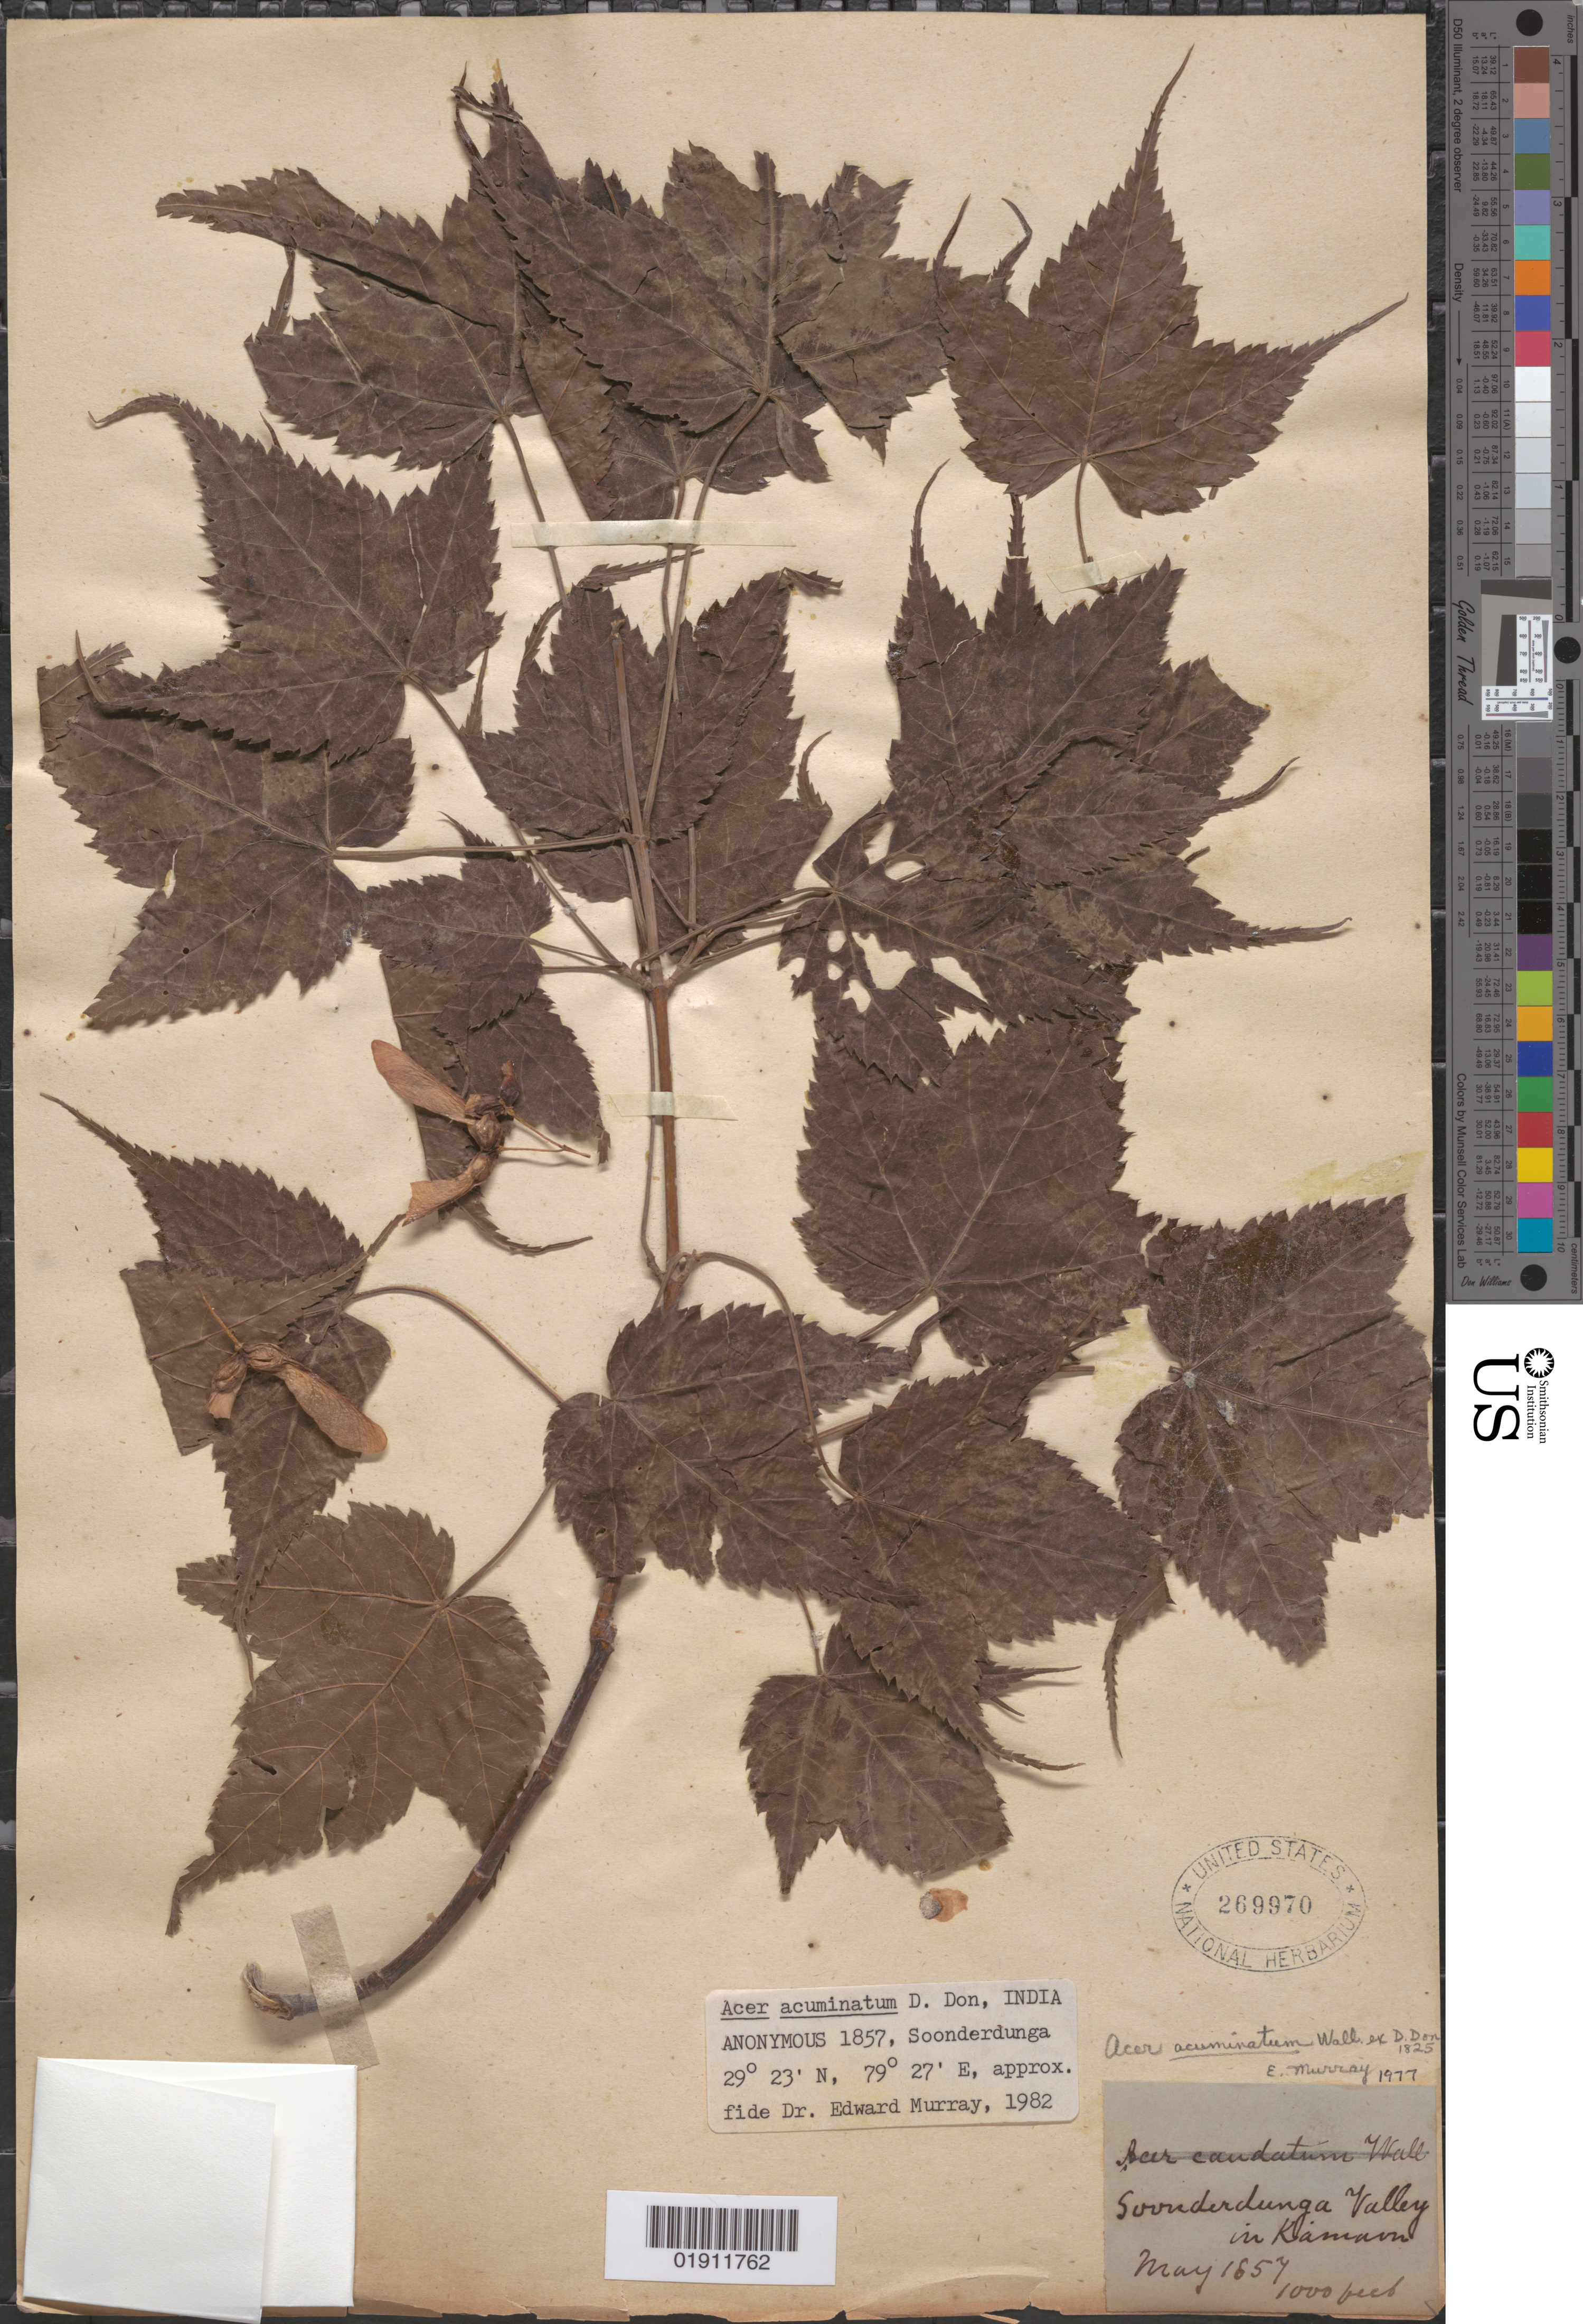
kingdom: Plantae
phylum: Tracheophyta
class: Magnoliopsida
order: Sapindales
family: Sapindaceae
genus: Acer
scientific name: Acer acuminatum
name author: Wall. ex D. Don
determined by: Murray, Edward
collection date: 1857-05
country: India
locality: Soonderdunga [Sunderdhunga ?] Valley in Kaman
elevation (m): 305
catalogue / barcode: US 269970